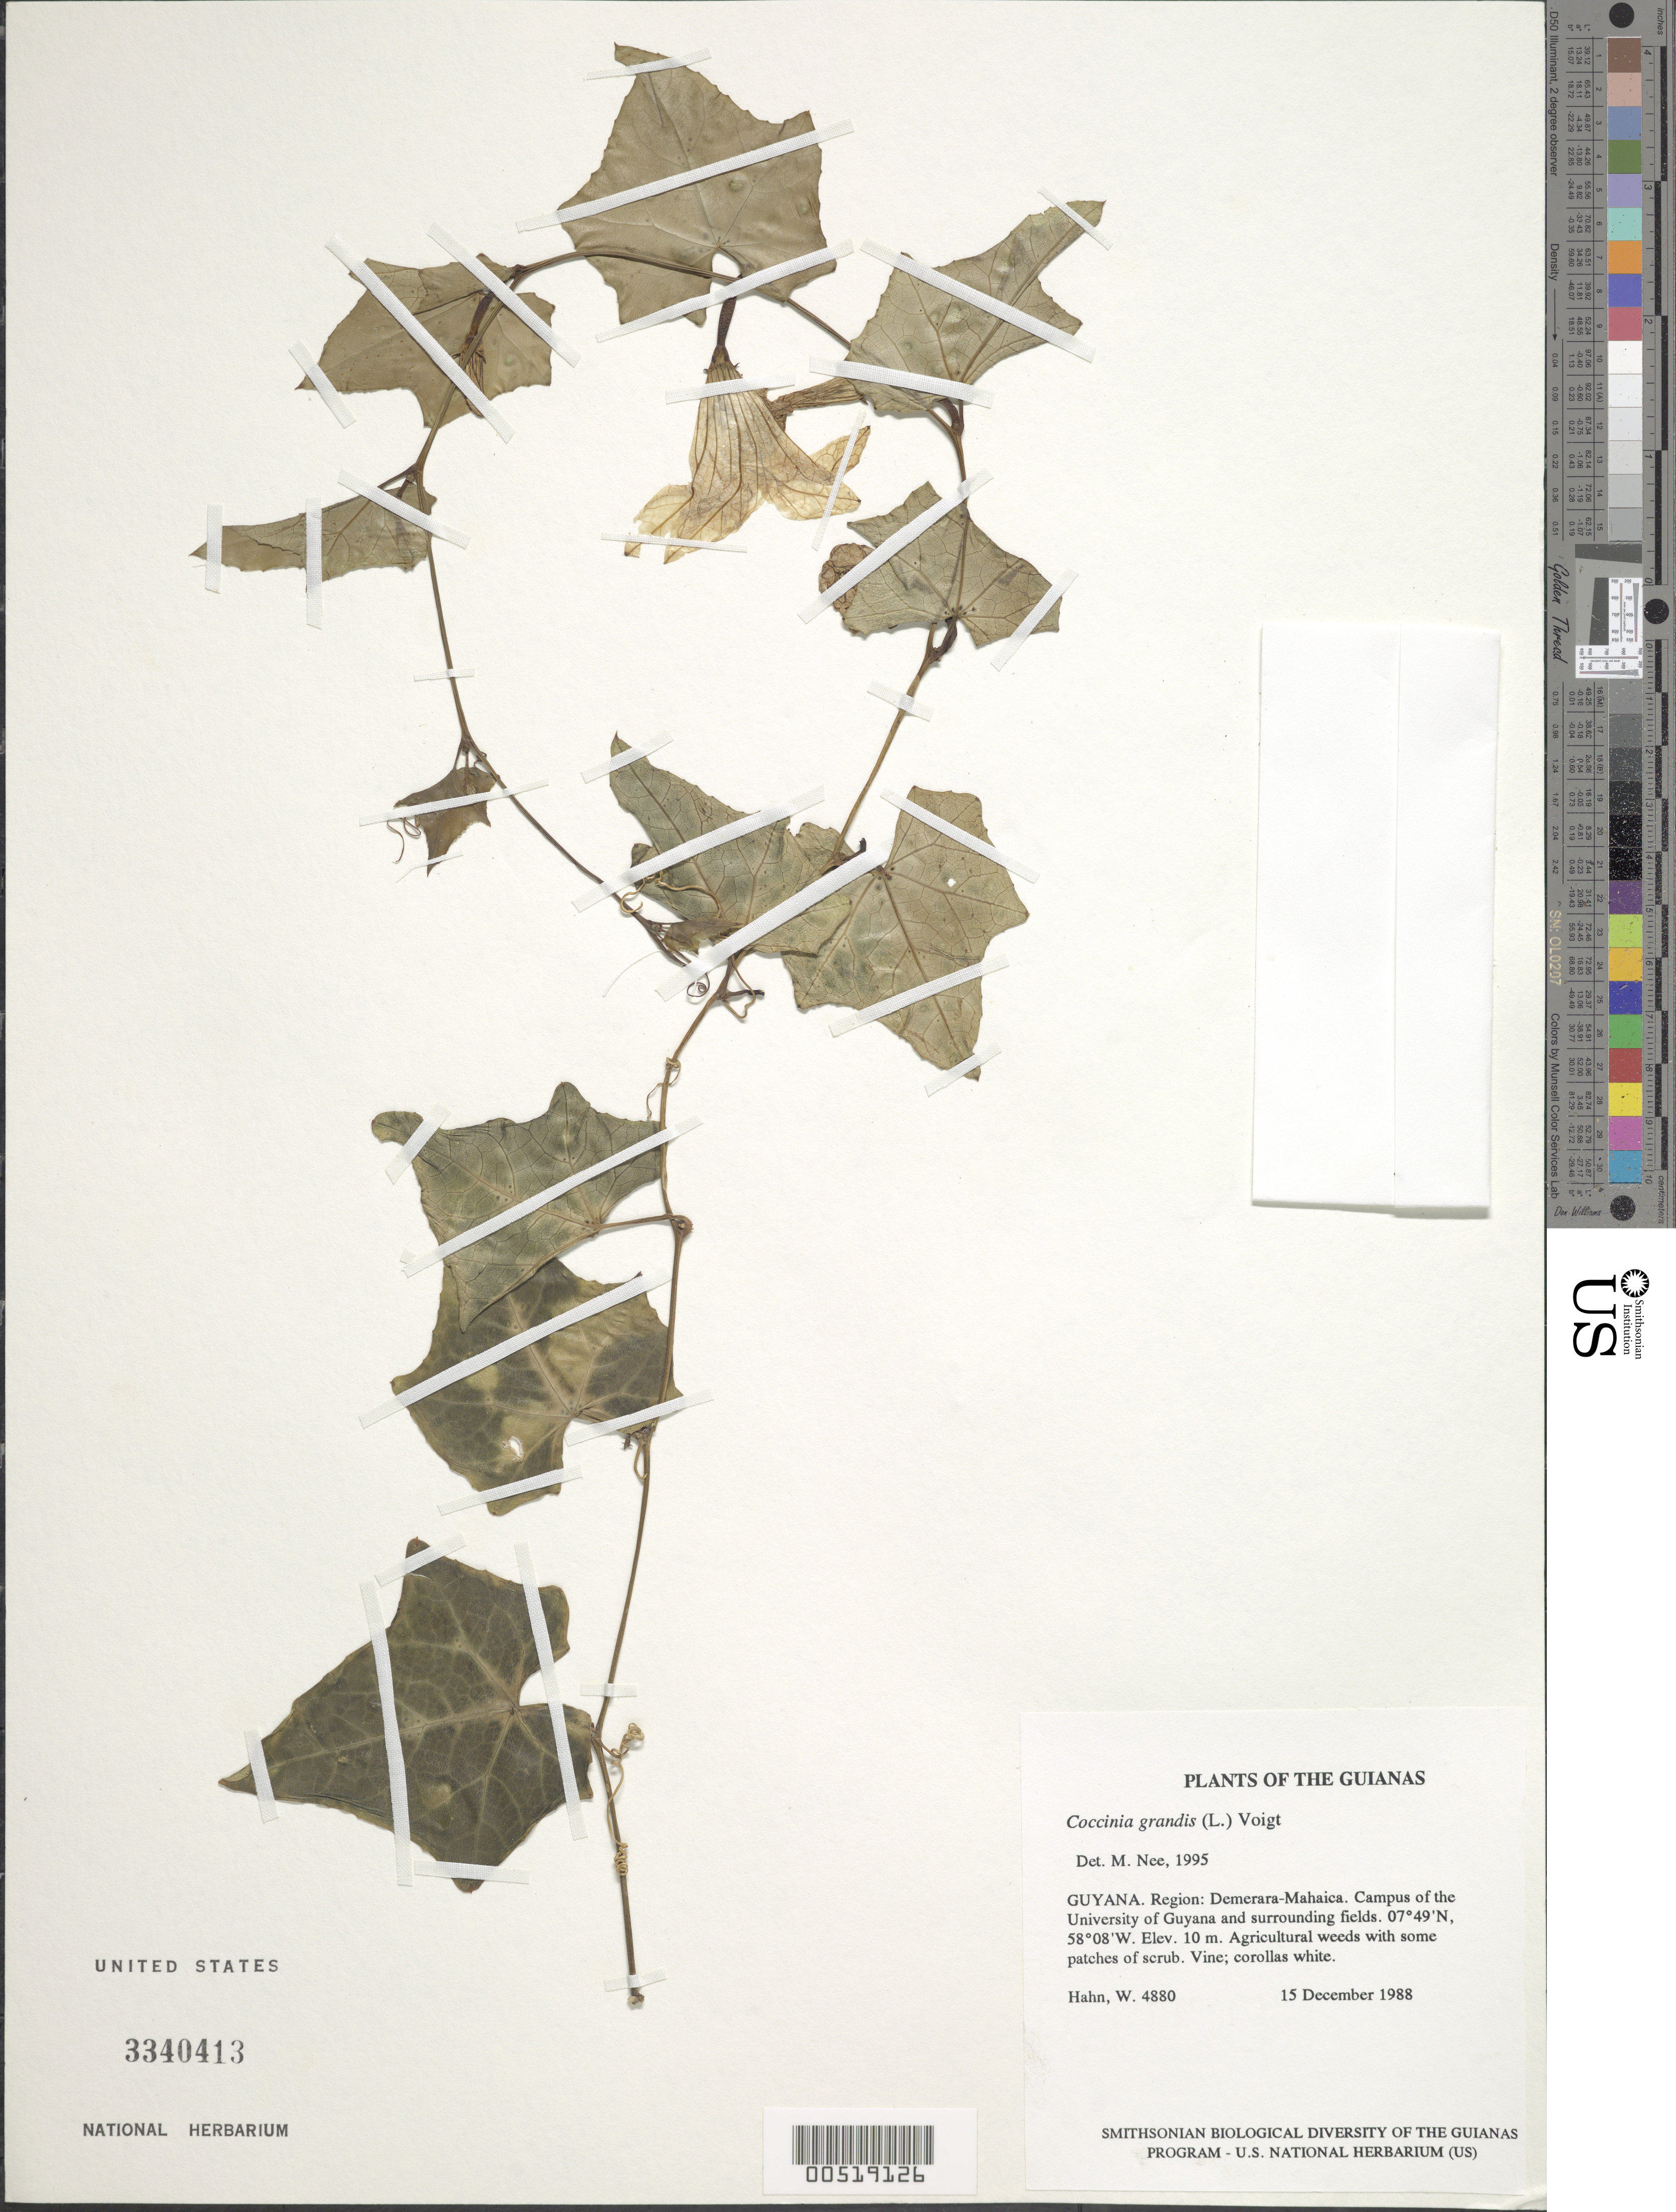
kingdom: Plantae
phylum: Tracheophyta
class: Magnoliopsida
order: Cucurbitales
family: Cucurbitaceae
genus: Coccinia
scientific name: Coccinia grandis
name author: (L.) Voigt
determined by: Nee, Michael H.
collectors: W. Hahn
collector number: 4880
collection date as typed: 15 December 1988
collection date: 1988-12-15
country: Guyana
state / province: Demerara-Mahaica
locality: Campus of the University of Guyana and surrounding fields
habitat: Agricultural weeds with some patches of scrub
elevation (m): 10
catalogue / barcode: US 3340413